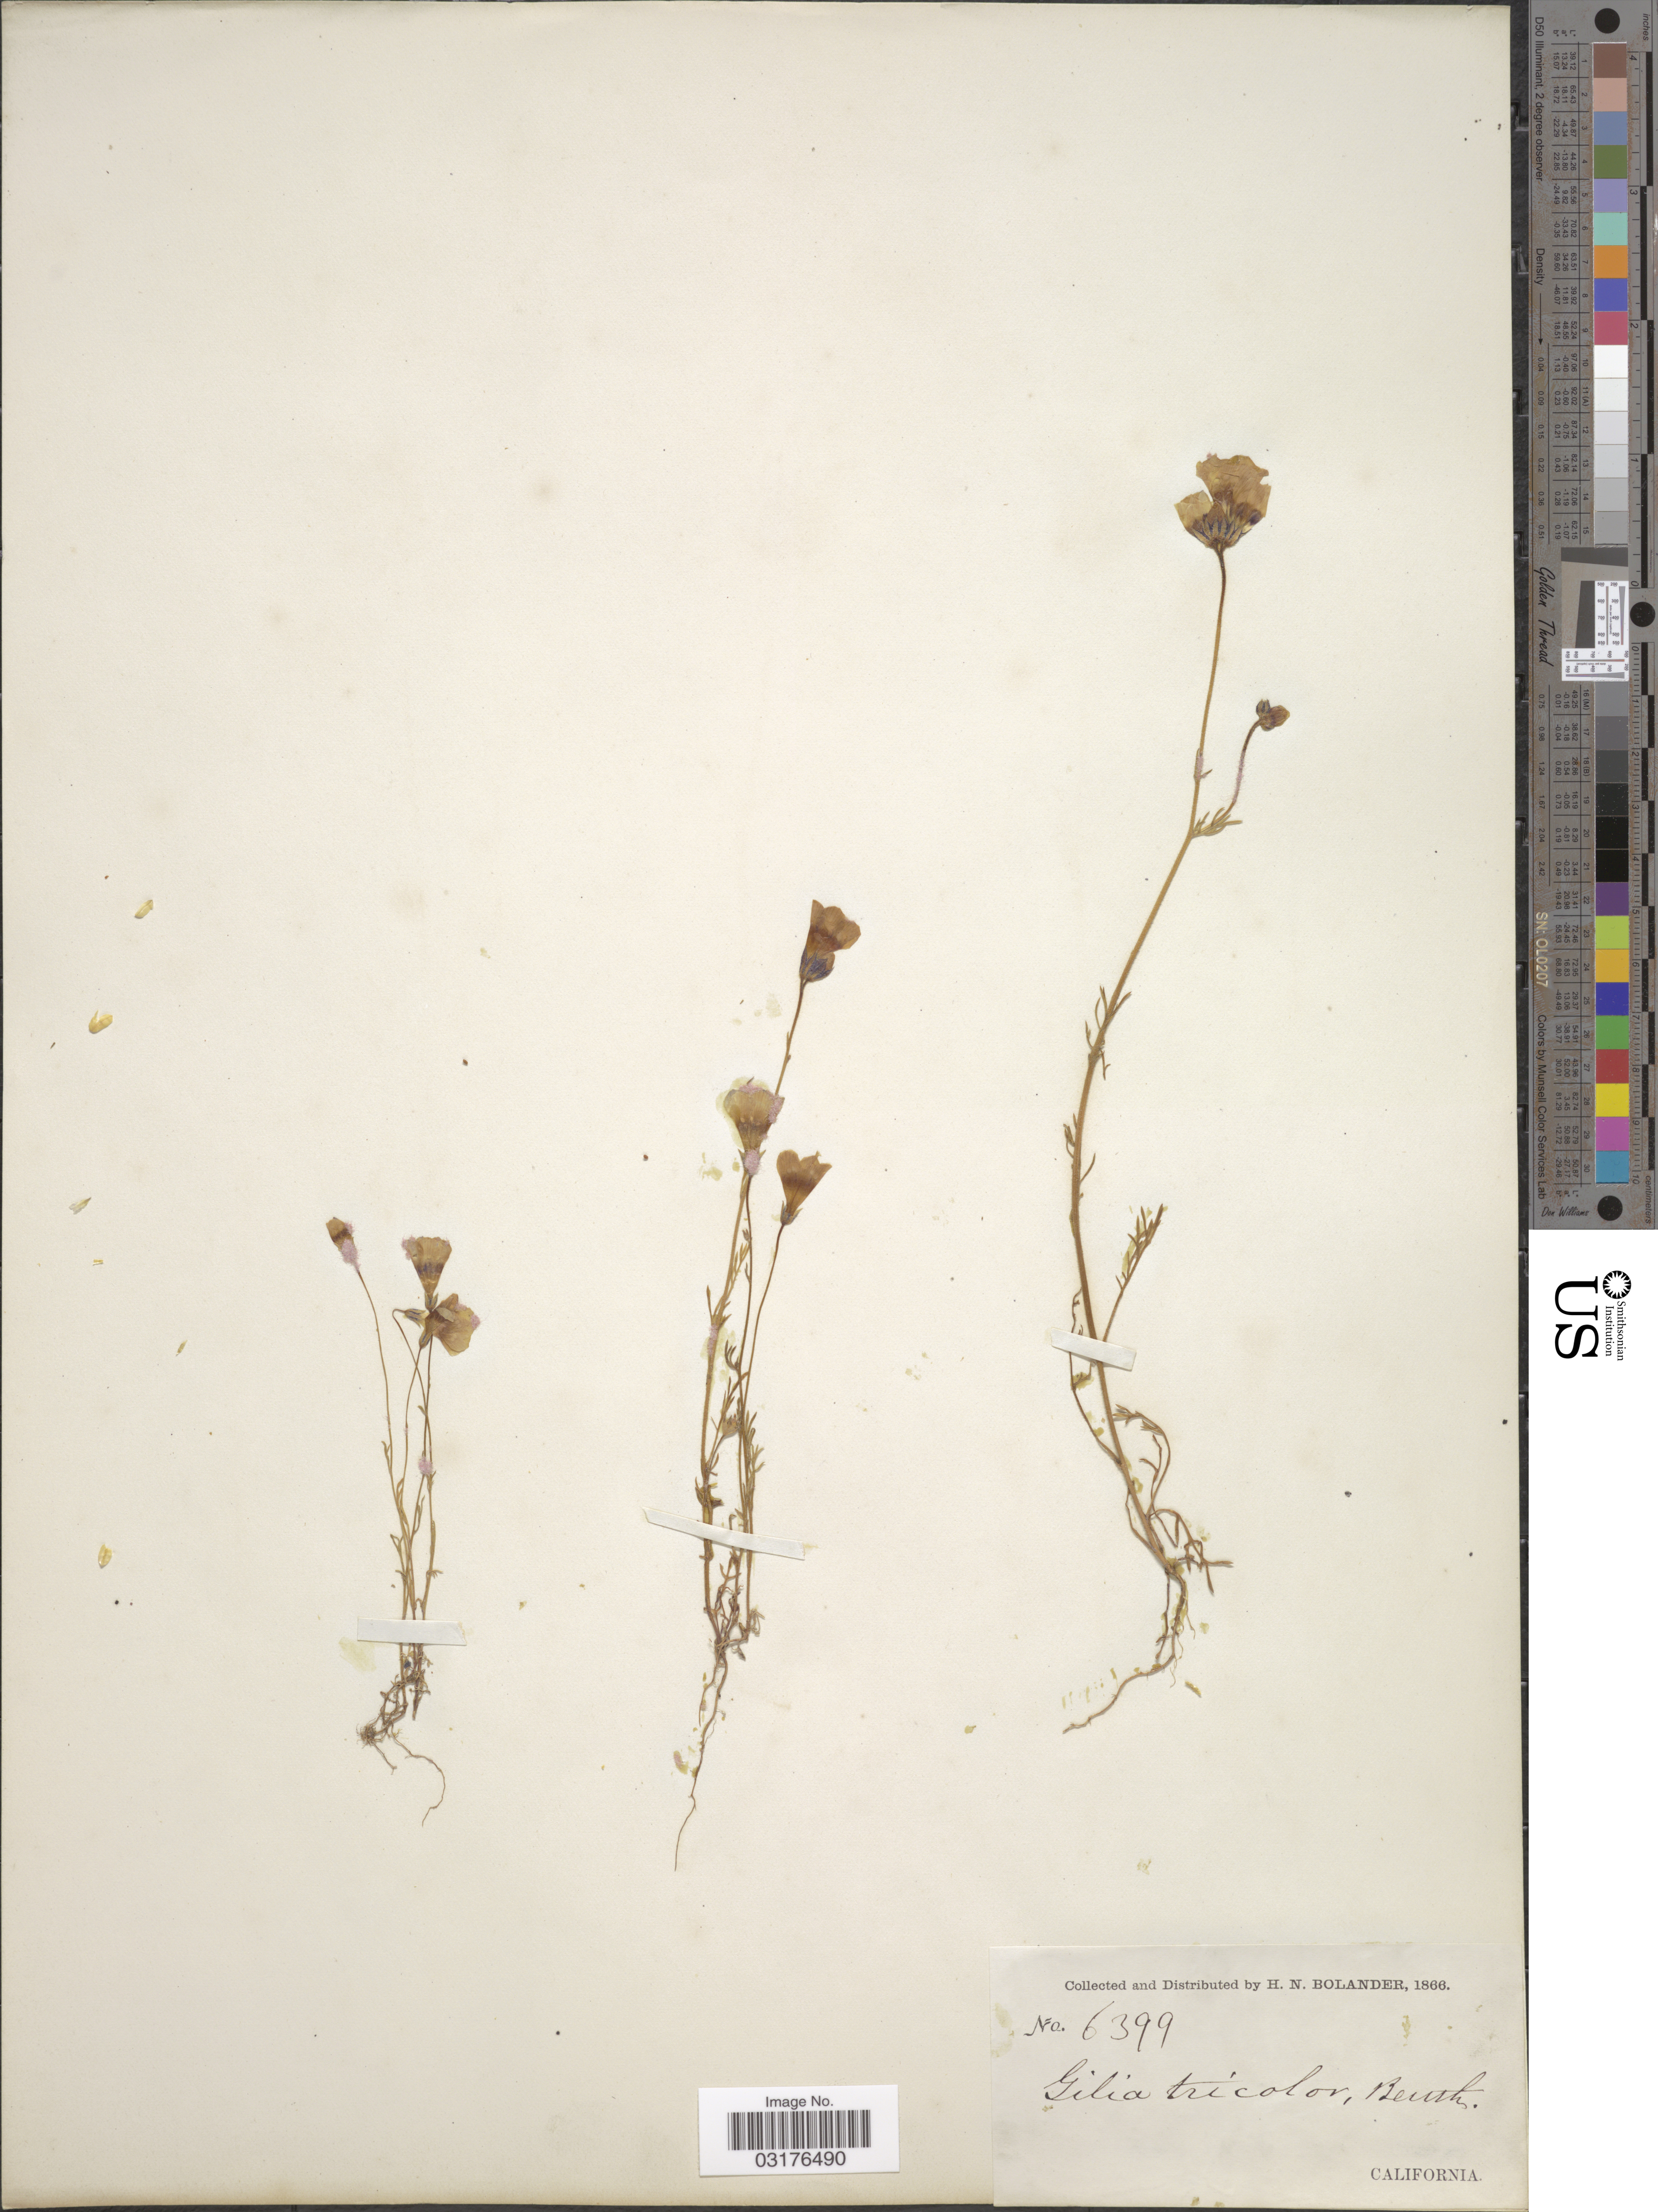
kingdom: Plantae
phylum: Tracheophyta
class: Magnoliopsida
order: Ericales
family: Polemoniaceae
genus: Gilia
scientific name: Gilia tricolor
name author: Benth.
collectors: H. Bolander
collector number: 6399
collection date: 1866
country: United States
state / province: California